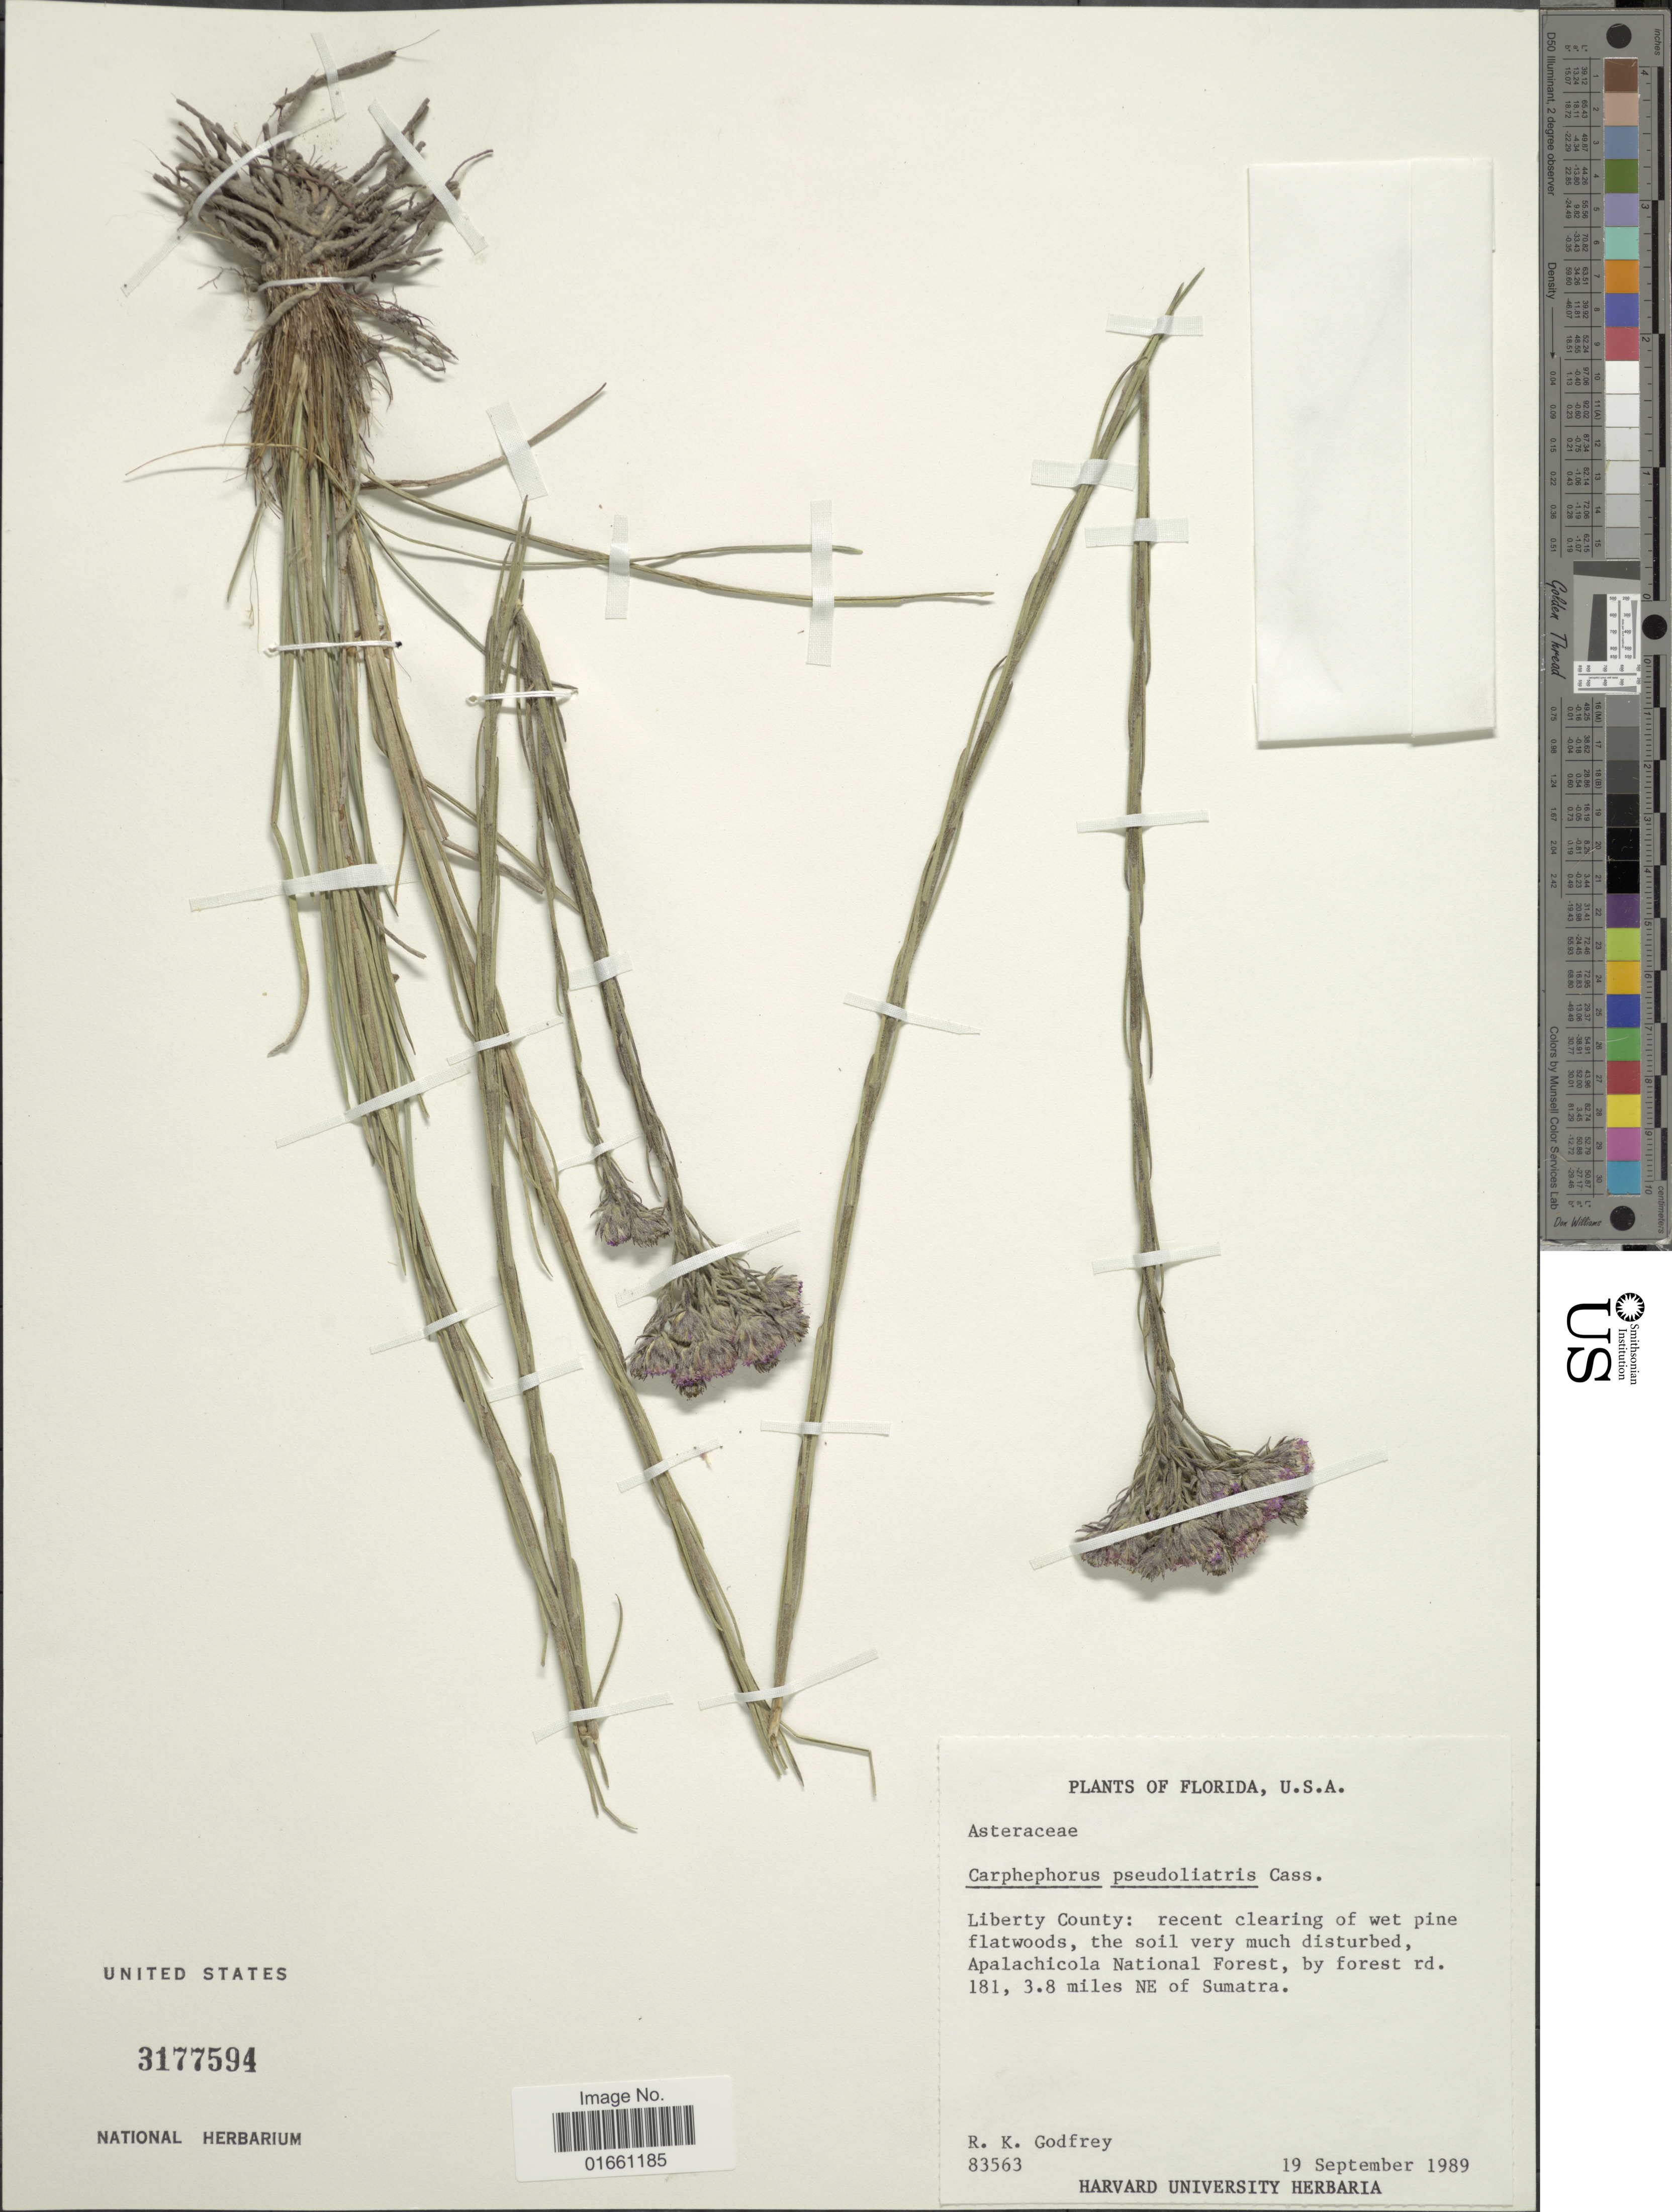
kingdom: Plantae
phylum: Tracheophyta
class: Magnoliopsida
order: Asterales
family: Asteraceae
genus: Carphephorus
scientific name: Carphephorus pseudoliatris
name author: Cass.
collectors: R. K. Godfrey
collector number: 83563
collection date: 1989-09-19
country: United States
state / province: Florida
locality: Liberty County: recent clearing of wet pine flatswoods. the soil very much disturbed, Apalachicola National Forest, by Forest rd. 181, 3.8 miles NE of Sumatra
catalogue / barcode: US 3177594